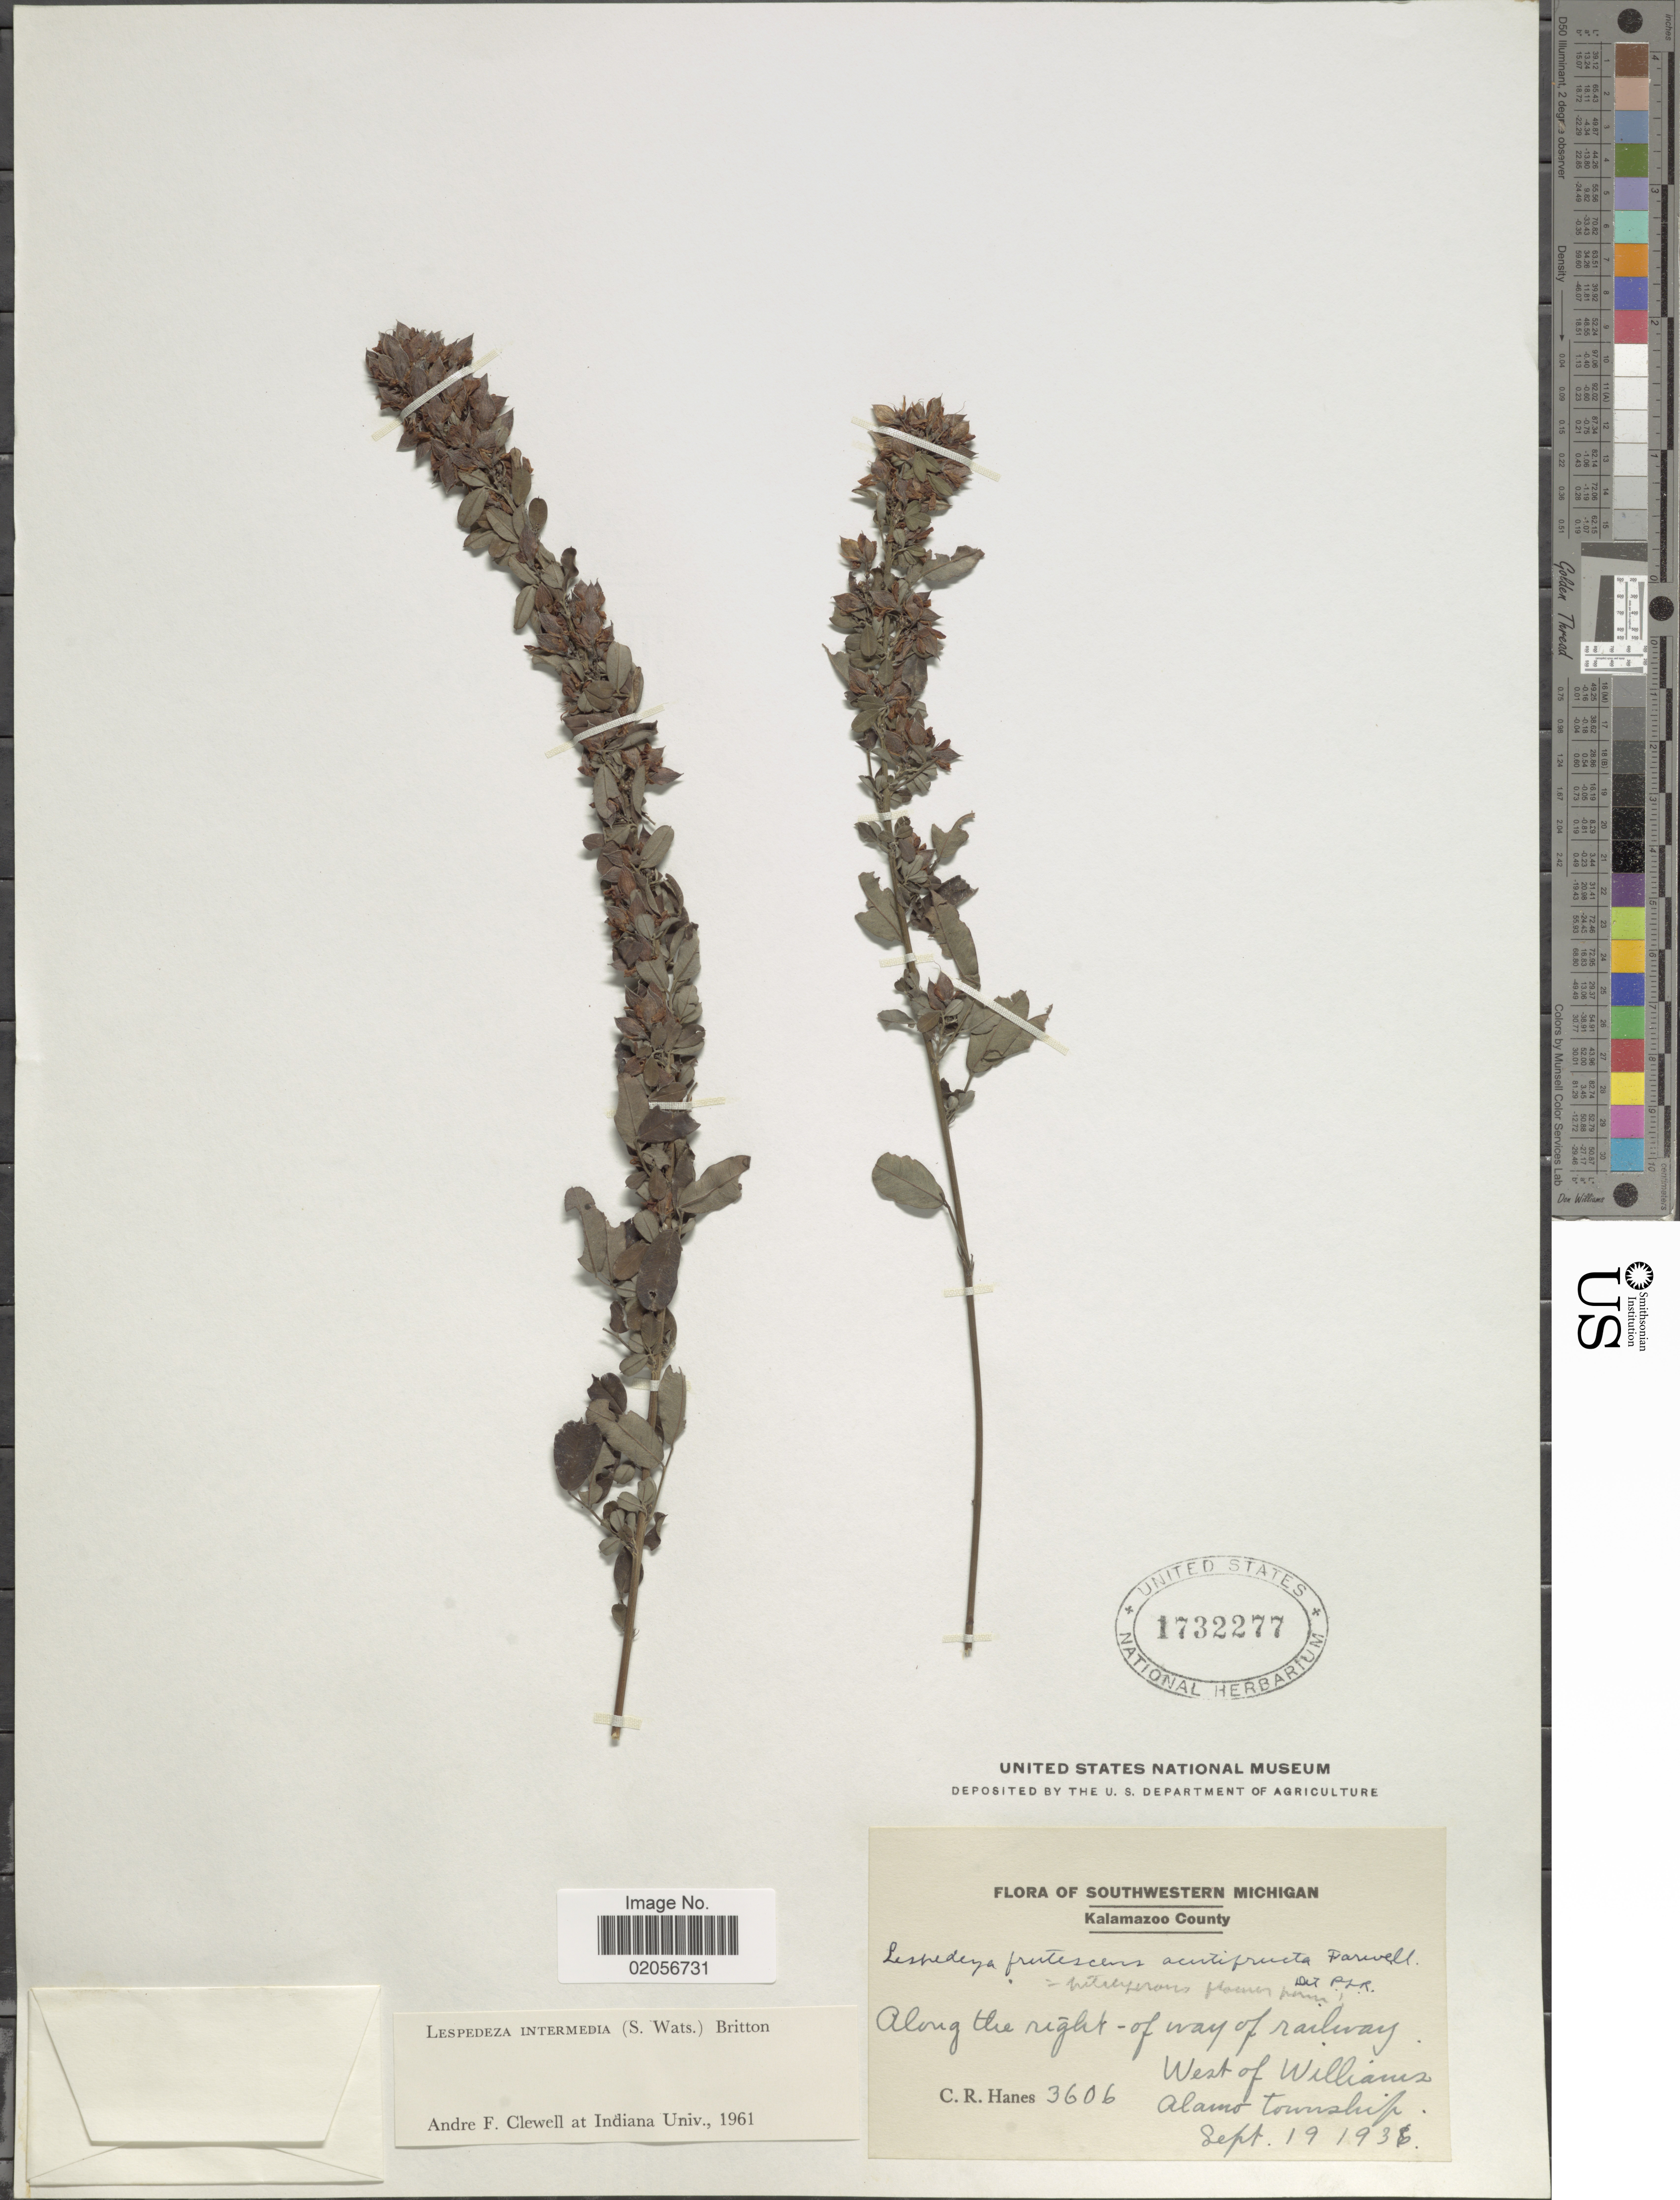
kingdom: Plantae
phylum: Tracheophyta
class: Magnoliopsida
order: Fabales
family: Fabaceae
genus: Lespedeza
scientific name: Lespedeza intermedia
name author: (S. Watson) Britton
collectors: C. Hanes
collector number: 3606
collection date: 1936-06-19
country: United States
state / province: Michigan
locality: Southwestern Michigan, Kalamazoo County, Along the right - of way of railway, West of Williams, Alamo Township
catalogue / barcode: US 1732277